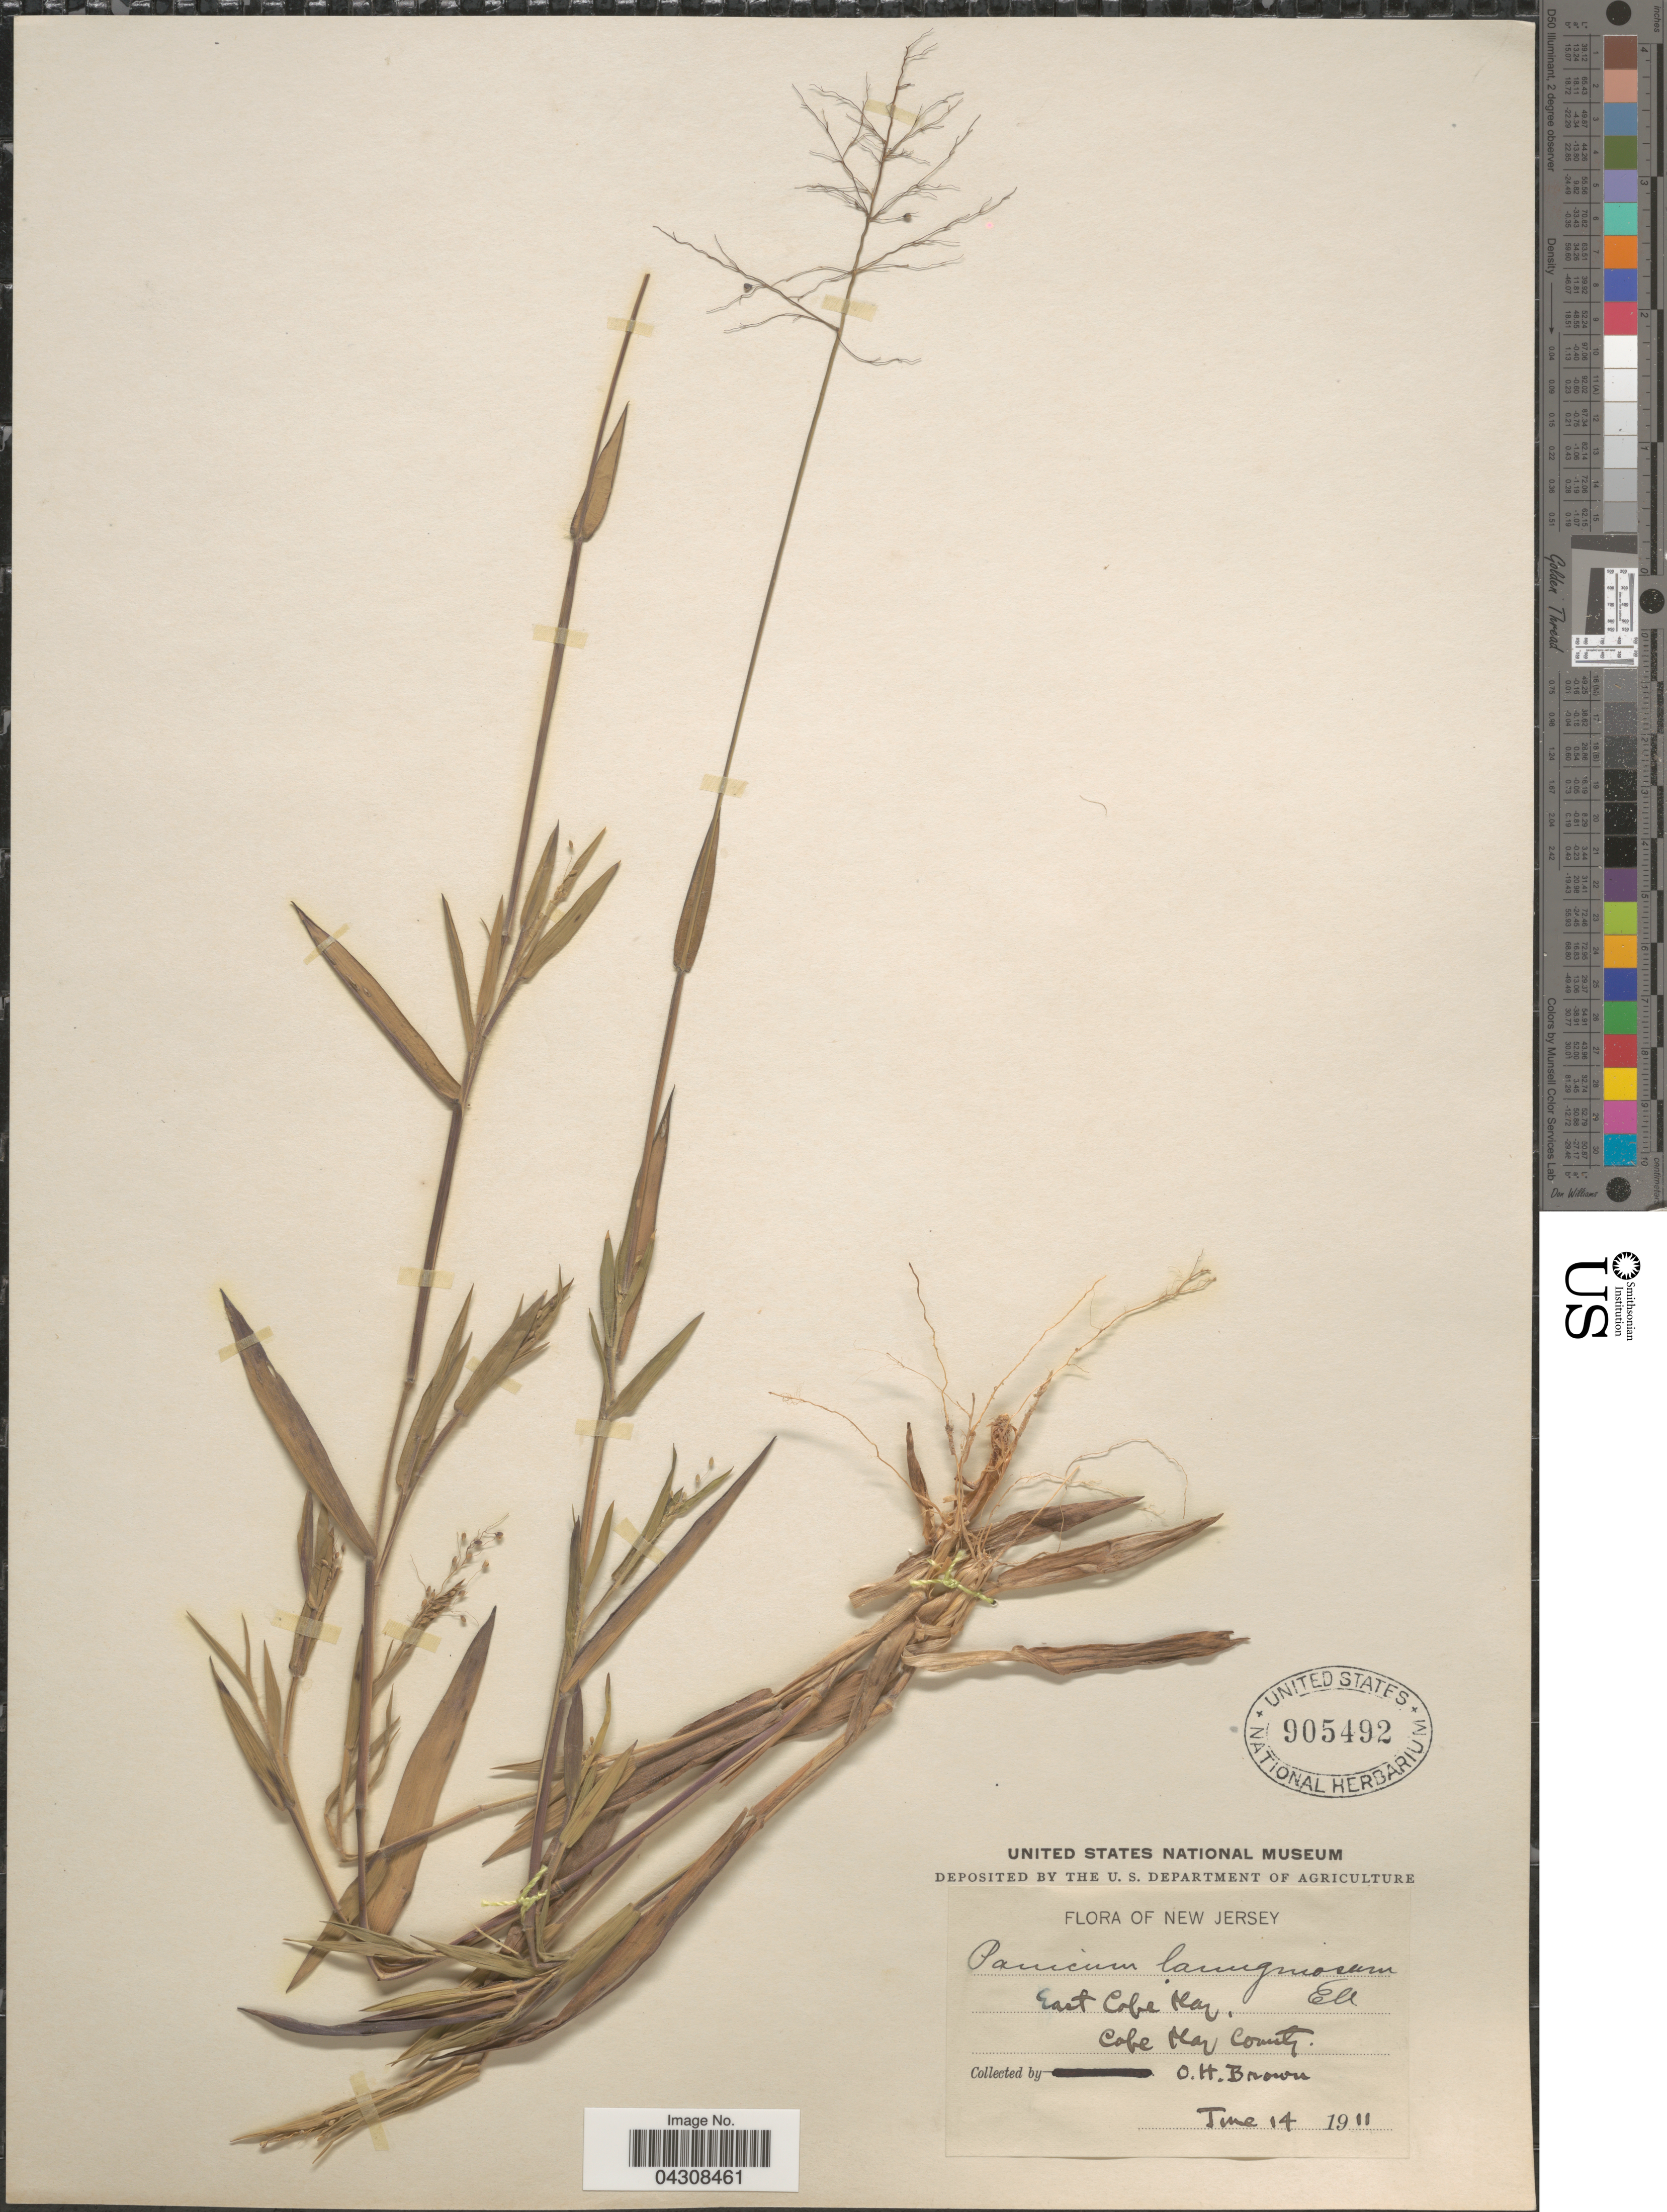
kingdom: Plantae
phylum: Tracheophyta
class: Liliopsida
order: Poales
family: Poaceae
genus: Dichanthelium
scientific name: Dichanthelium acuminatum var. acuminatum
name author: (Sw.) Gould & C.A. Clark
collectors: O. Brown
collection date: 1911-06-14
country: United States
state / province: New Jersey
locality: East Cape May. Cape May County.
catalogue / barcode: US 905492